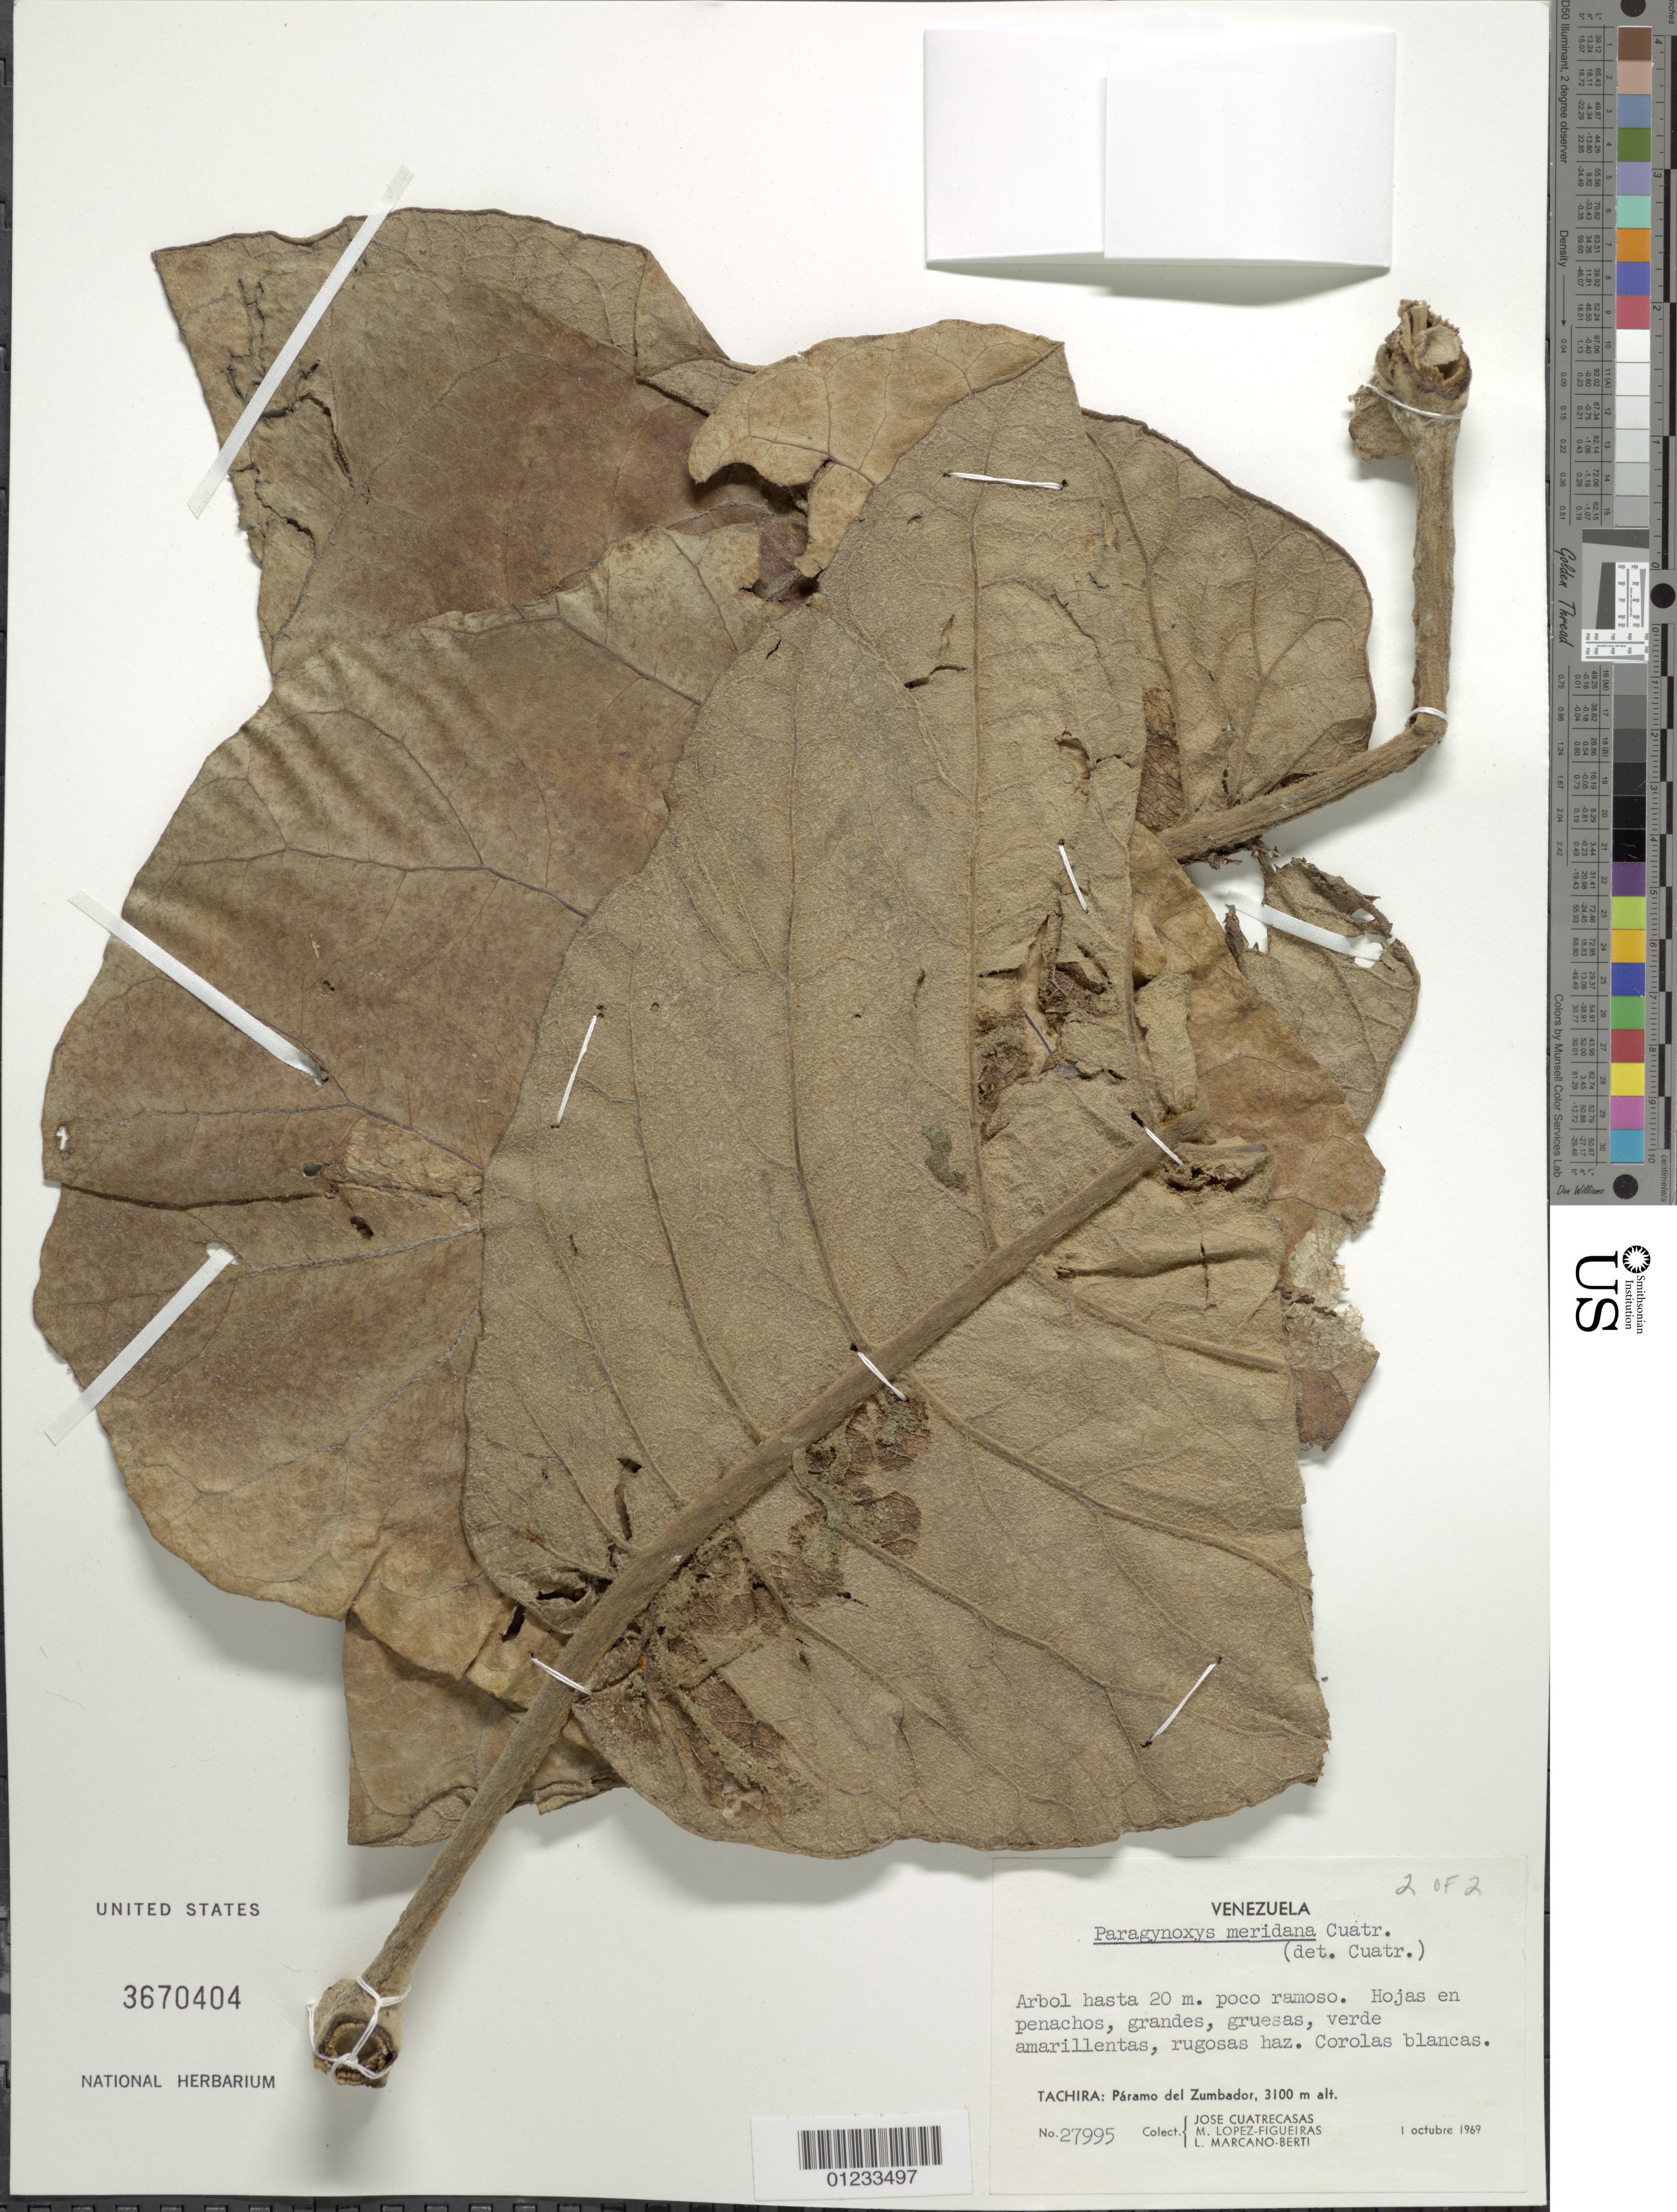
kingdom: Plantae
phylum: Tracheophyta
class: Magnoliopsida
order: Asterales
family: Asteraceae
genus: Paragynoxys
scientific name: Paragynoxys meridana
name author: (Cuatrec.) Cuatrec.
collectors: J. Cuatrecasas, M. López Figueiras & L. Marcano-Berti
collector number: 27995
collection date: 1969-10-01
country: Venezuela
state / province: Táchira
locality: Páramo del Zumbador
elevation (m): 3100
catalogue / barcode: US 3670404